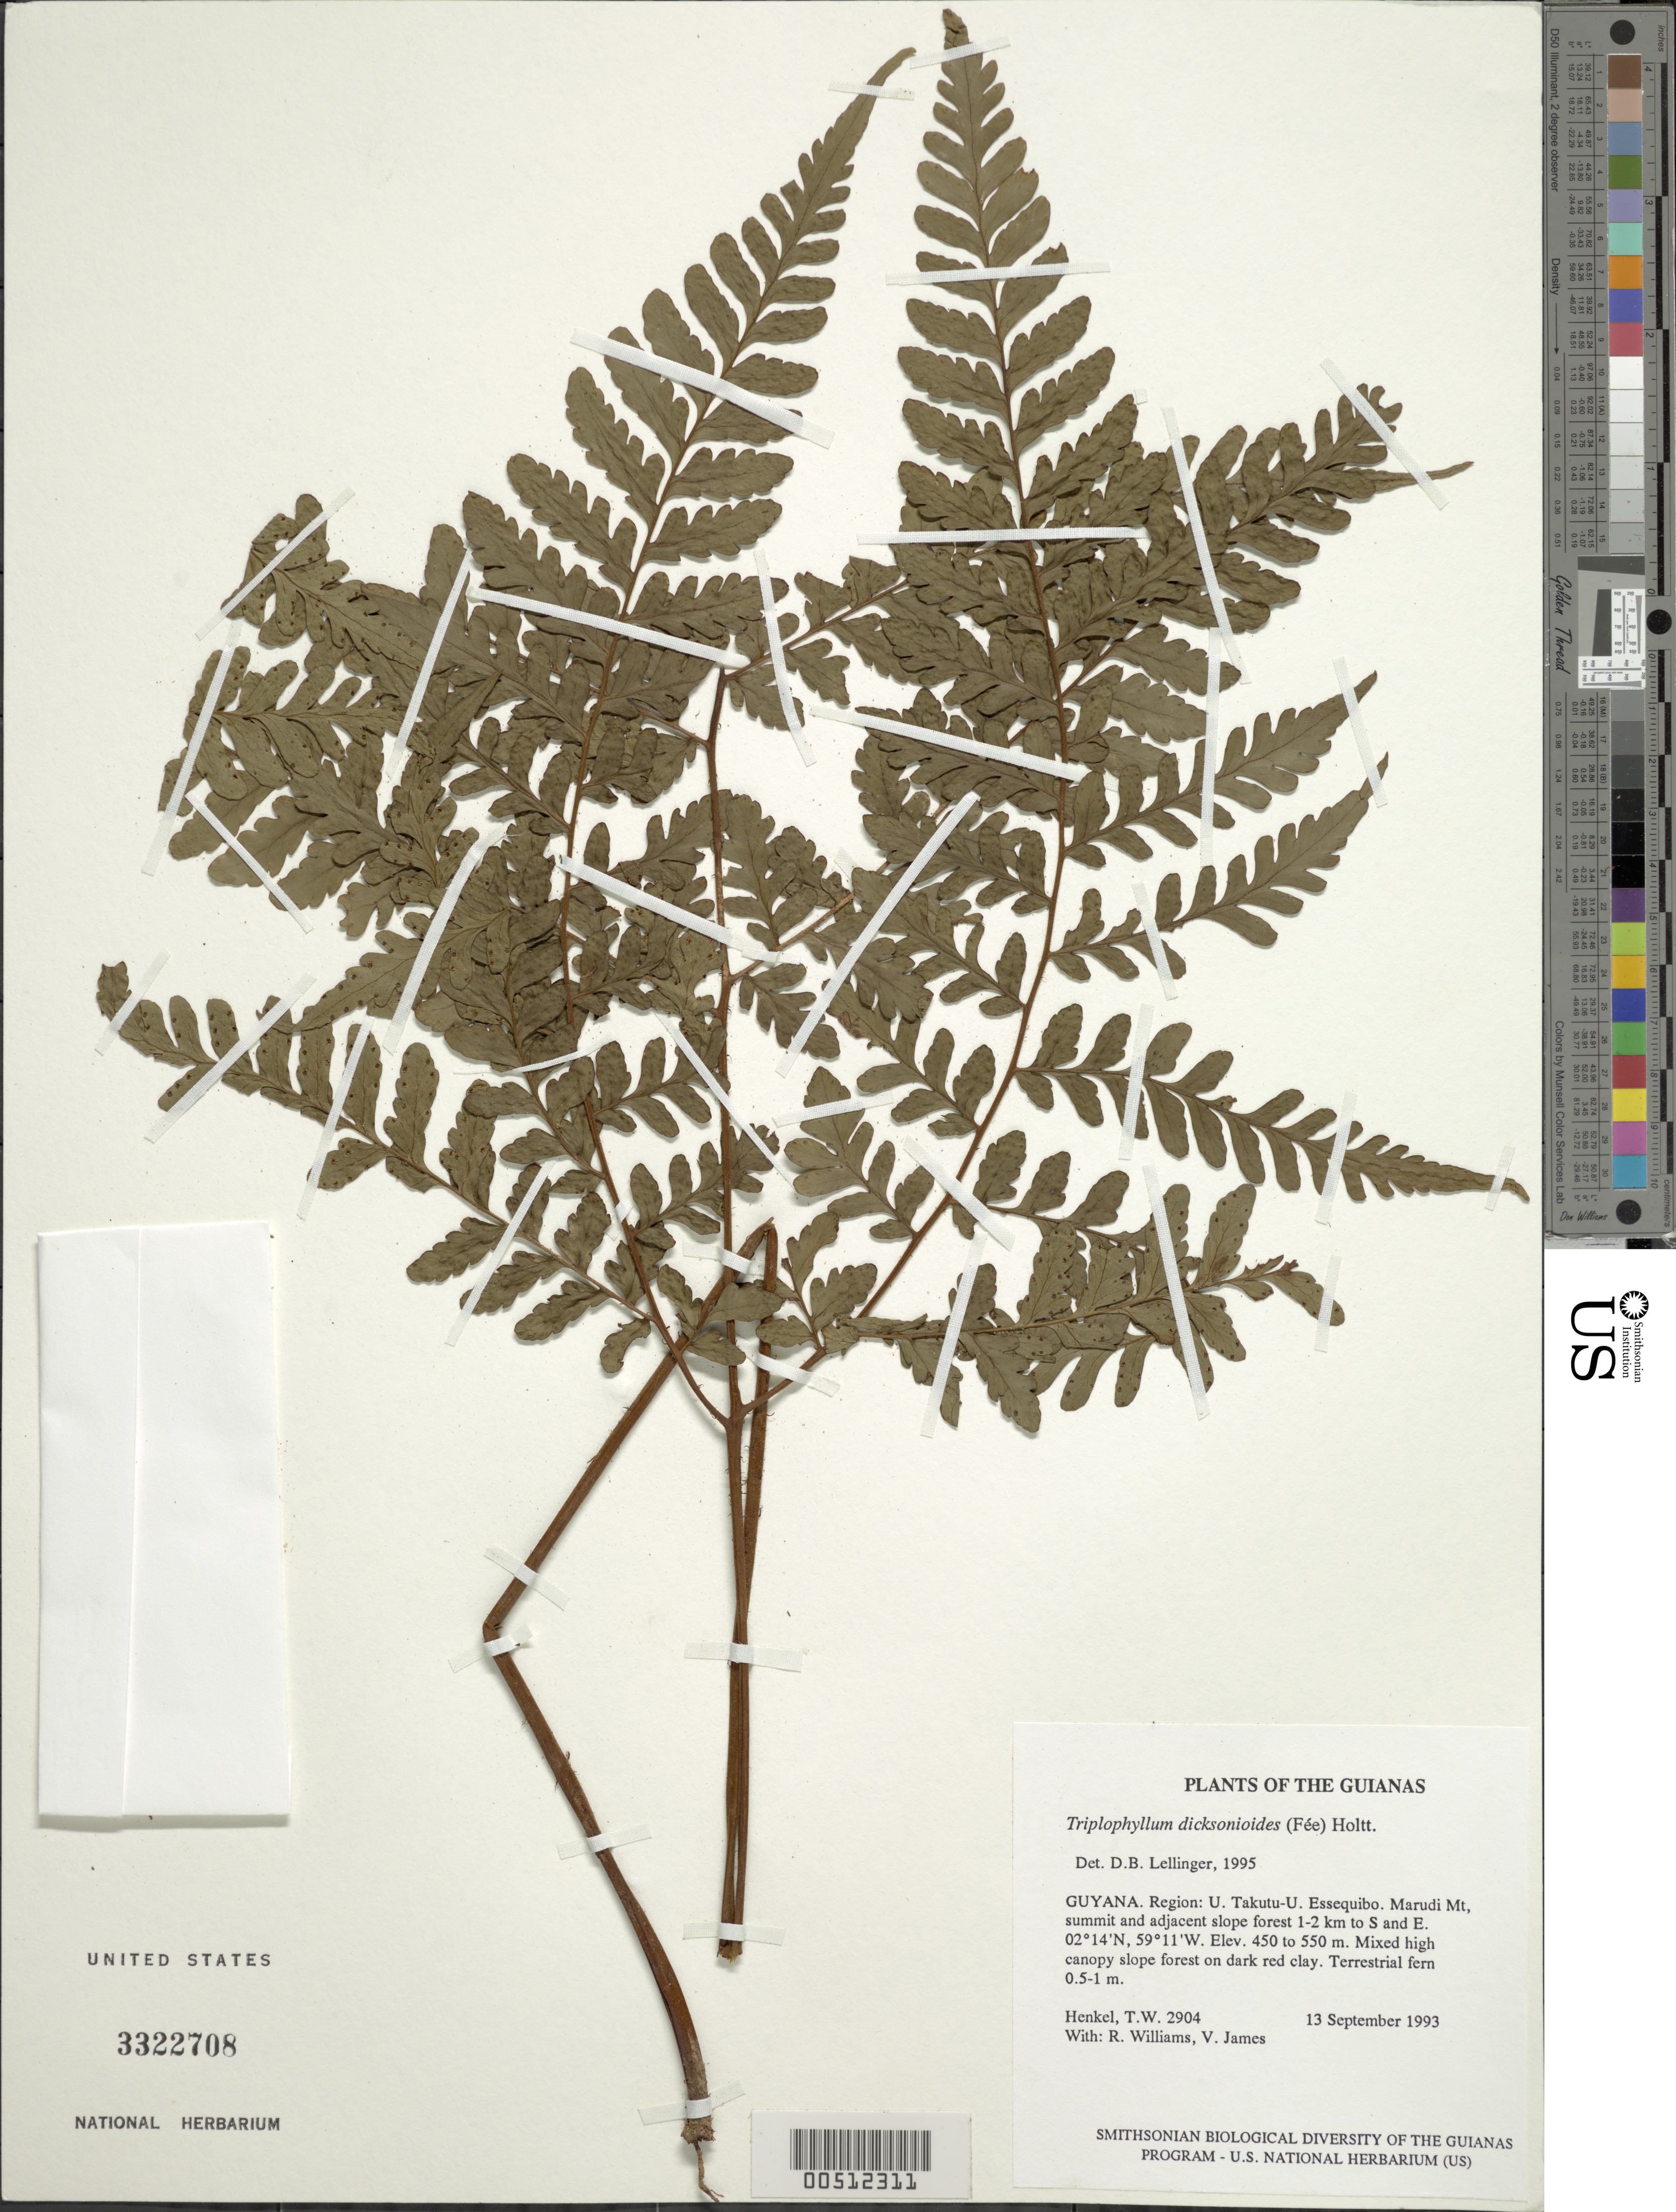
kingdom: Plantae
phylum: Tracheophyta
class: Polypodiopsida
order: Polypodiales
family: Tectariaceae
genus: Triplophyllum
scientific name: Triplophyllum dicksonioides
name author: (Fée) Holttum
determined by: Lellinger, David B., (BOT), Smithsonian Institution - National Museum of Natural History (UNITED STATES)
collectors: T. Henkel, R. Williams & V. James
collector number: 2904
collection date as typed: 13 September 1993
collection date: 1993-09-13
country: Guyana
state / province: U. Takutu-U. Essequibo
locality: Marudi Mt, summit and adjacent slope forest 1-2 km to S and E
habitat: Mixed high canopy slope forest on dark red clay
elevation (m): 450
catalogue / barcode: US 3322708